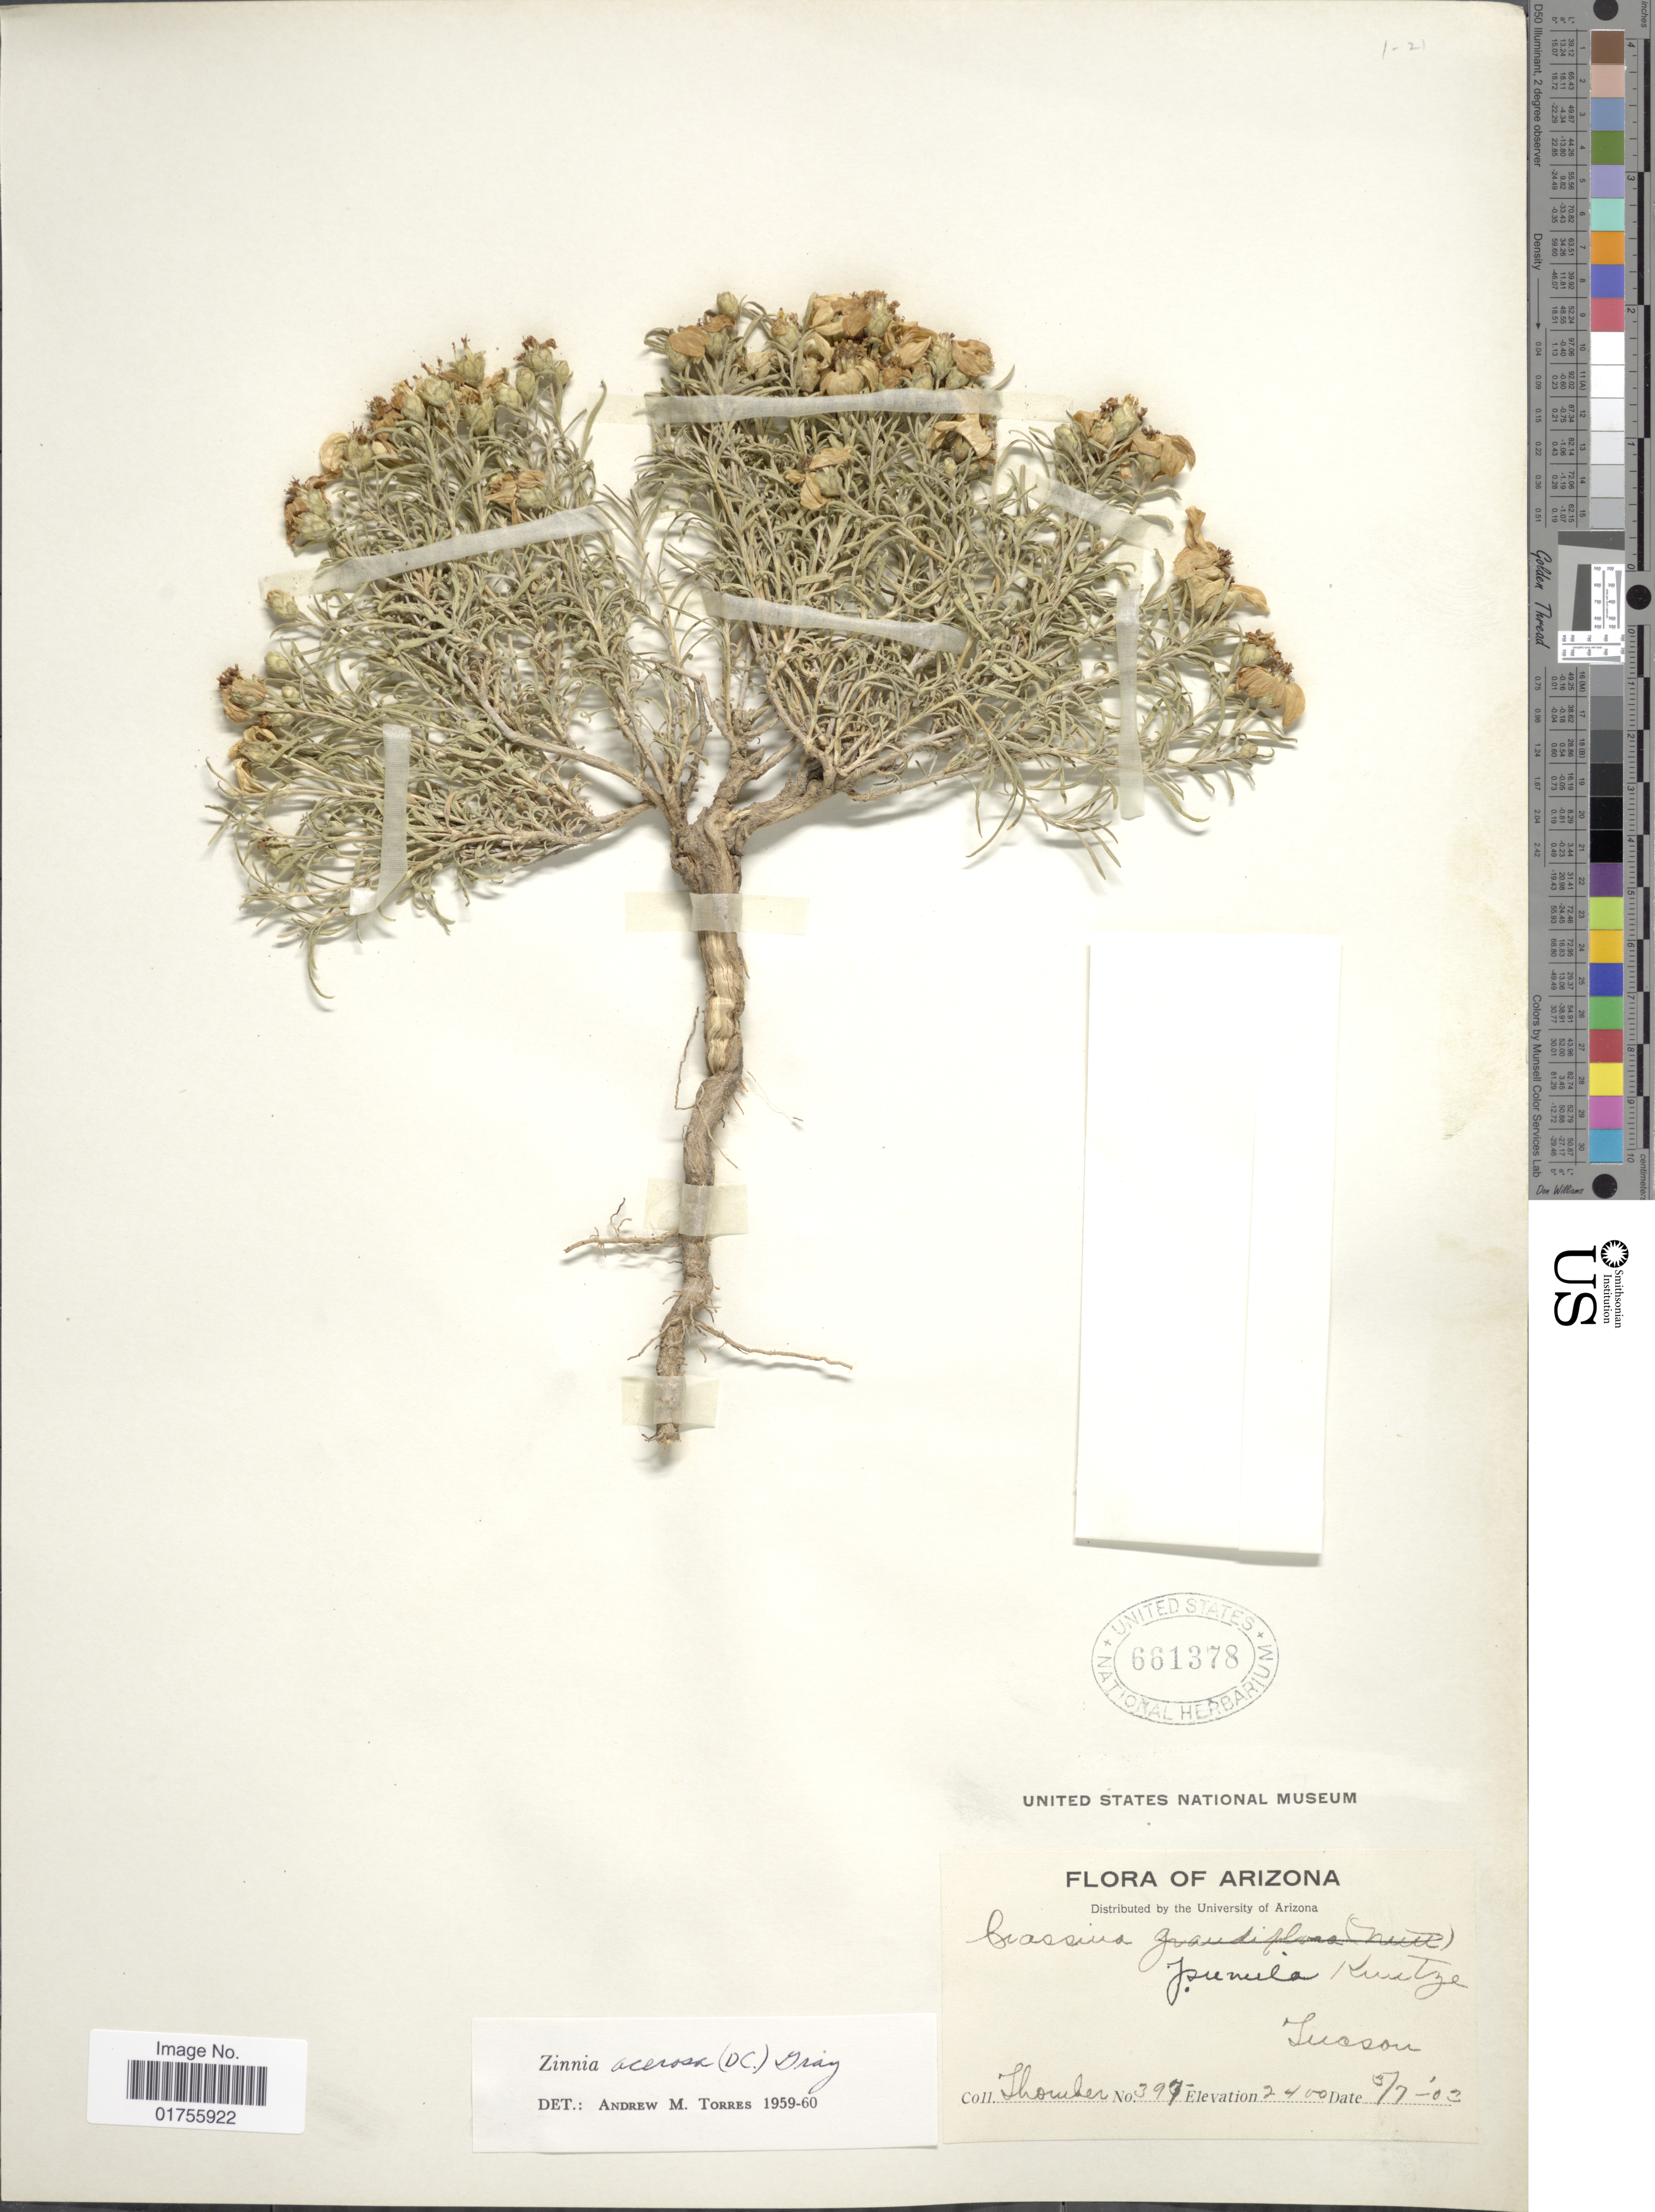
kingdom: Plantae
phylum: Tracheophyta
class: Magnoliopsida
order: Asterales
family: Asteraceae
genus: Zinnia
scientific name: Zinnia acerosa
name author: (DC.) A. Gray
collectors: J. Thornber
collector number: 397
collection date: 1903-05-07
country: United States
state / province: Arizona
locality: Tucson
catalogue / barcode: US 661378